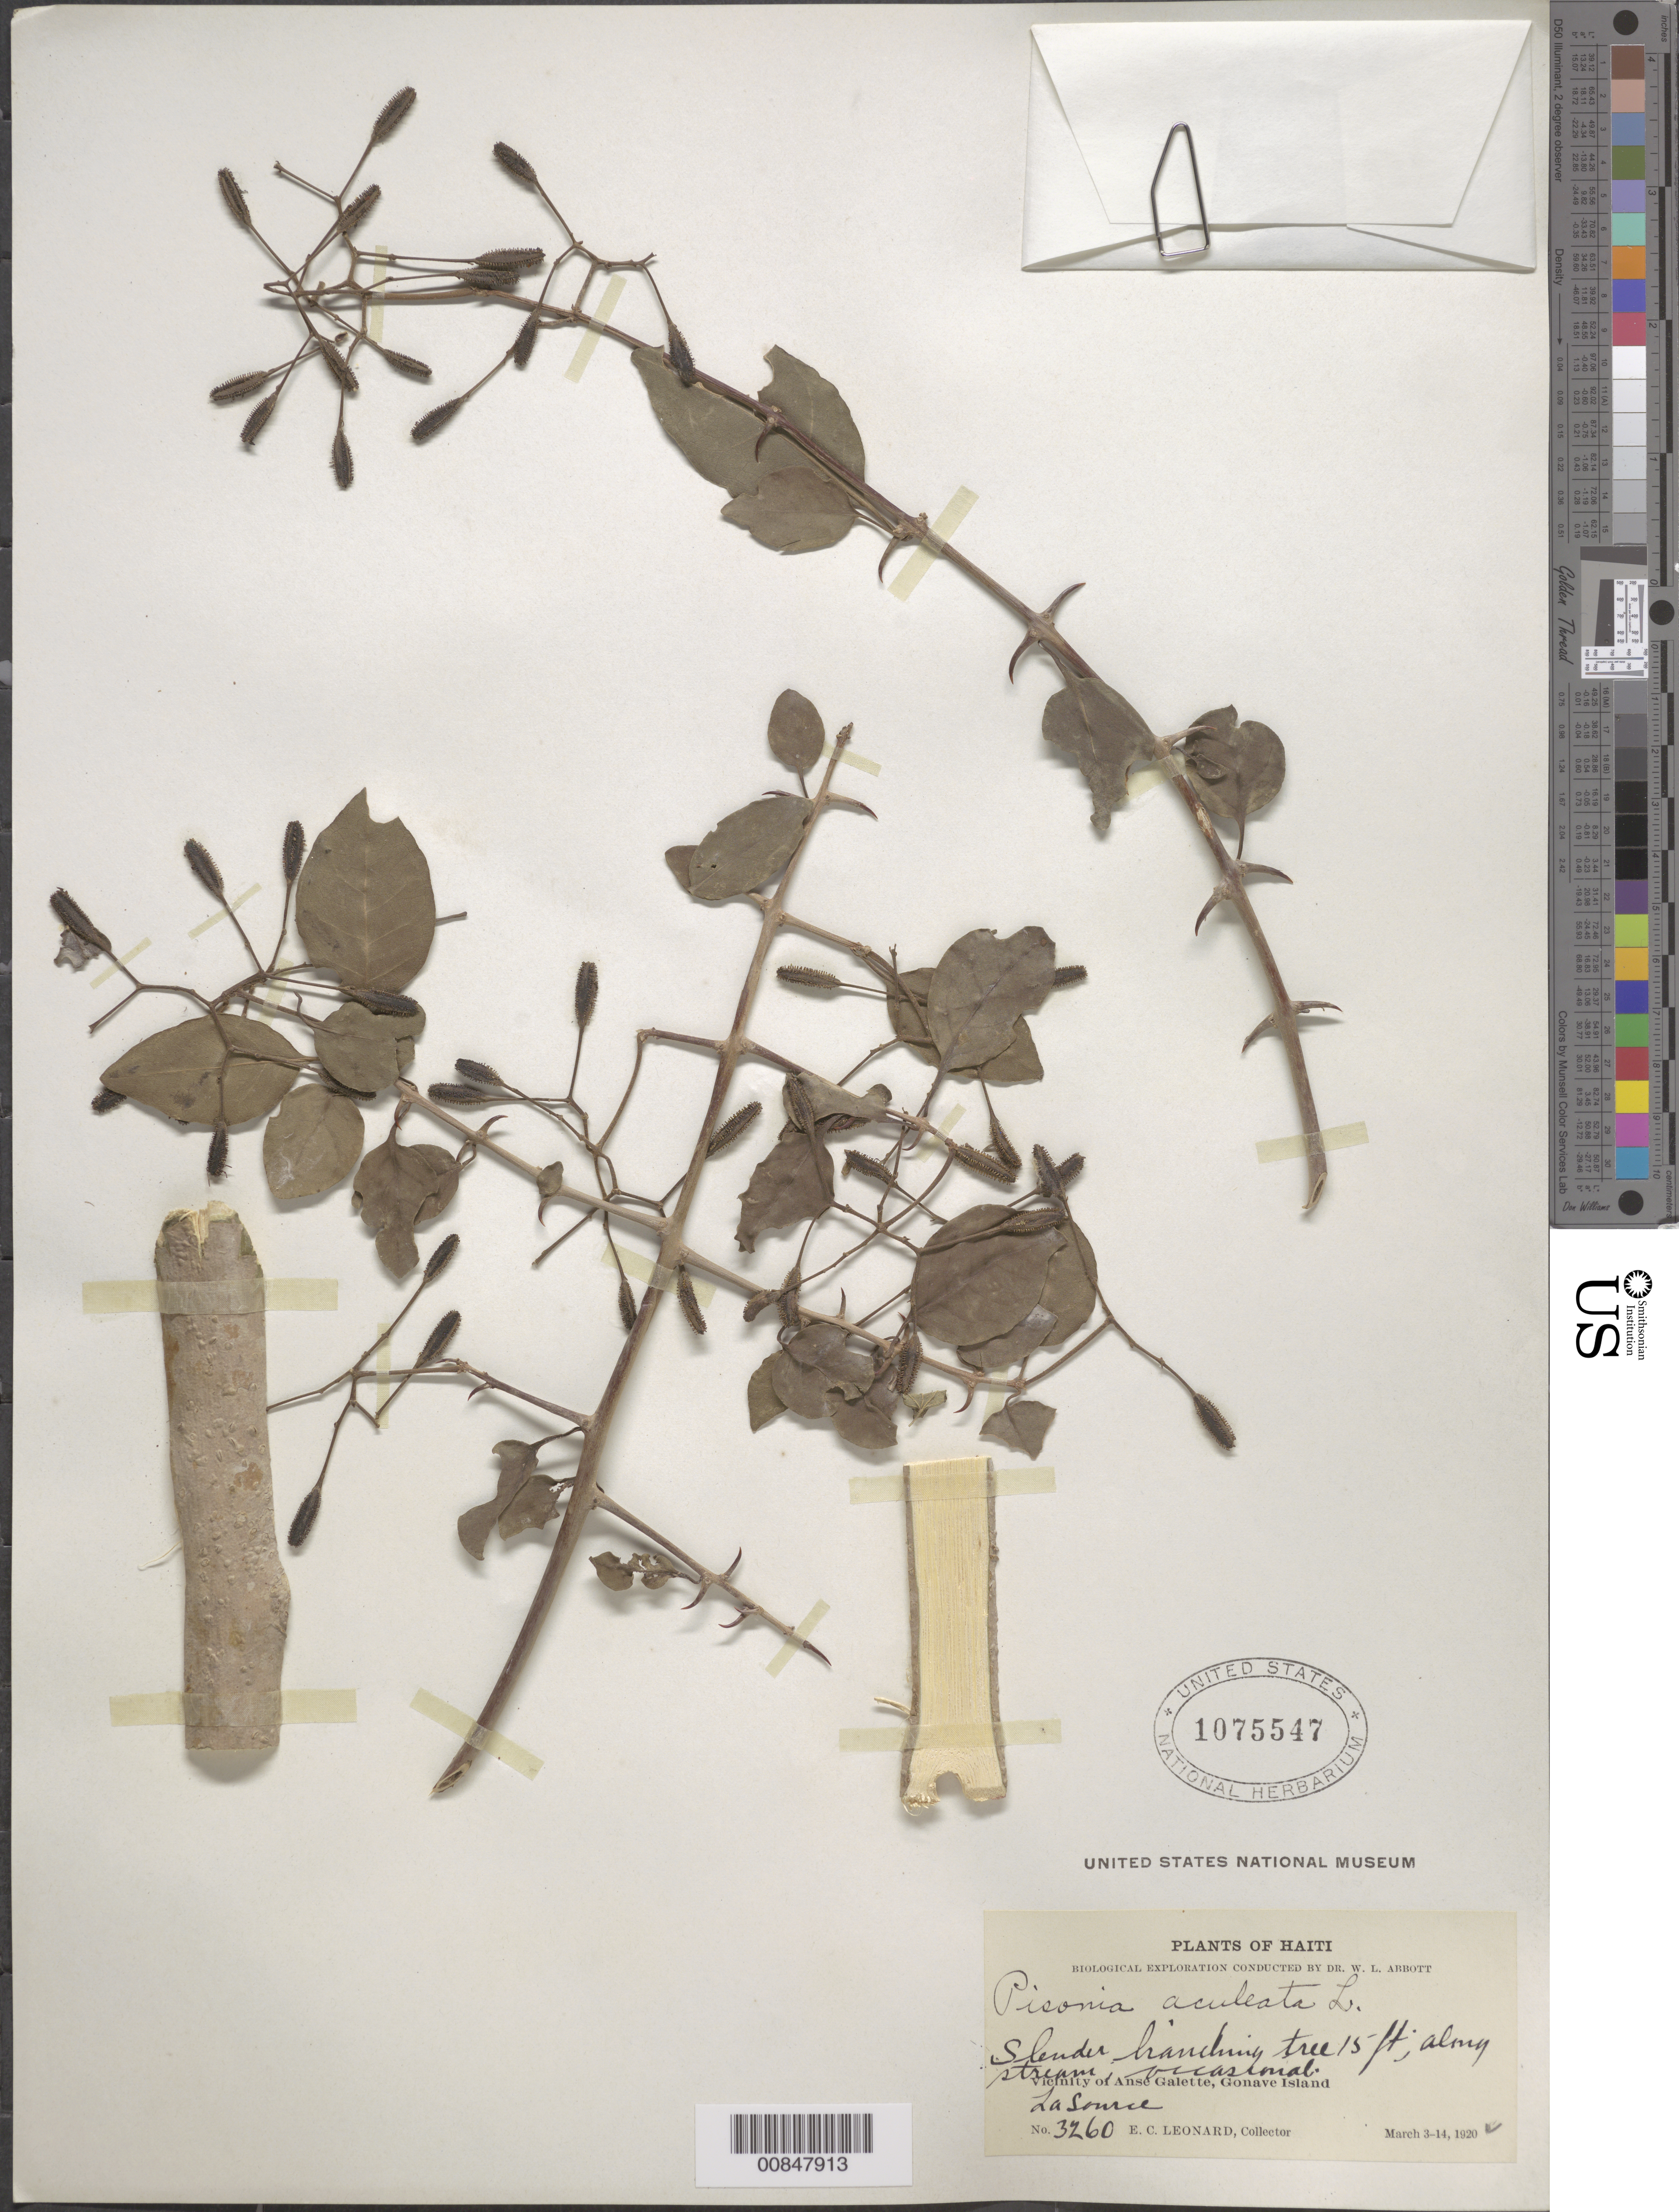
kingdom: Plantae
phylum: Tracheophyta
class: Magnoliopsida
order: Caryophyllales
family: Nyctaginaceae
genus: Pisonia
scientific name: Pisonia aculeata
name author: L.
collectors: E. C. Leonard & W. L. Abbott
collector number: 3260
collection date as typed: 03 Mar 1920 to 14 Mar 1920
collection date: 1920-03-03/1920-03-14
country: Haiti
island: Gonave I.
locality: Vicinity of Anse Galette, Gonave Island. La Source.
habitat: Along stream.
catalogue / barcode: US 1075547